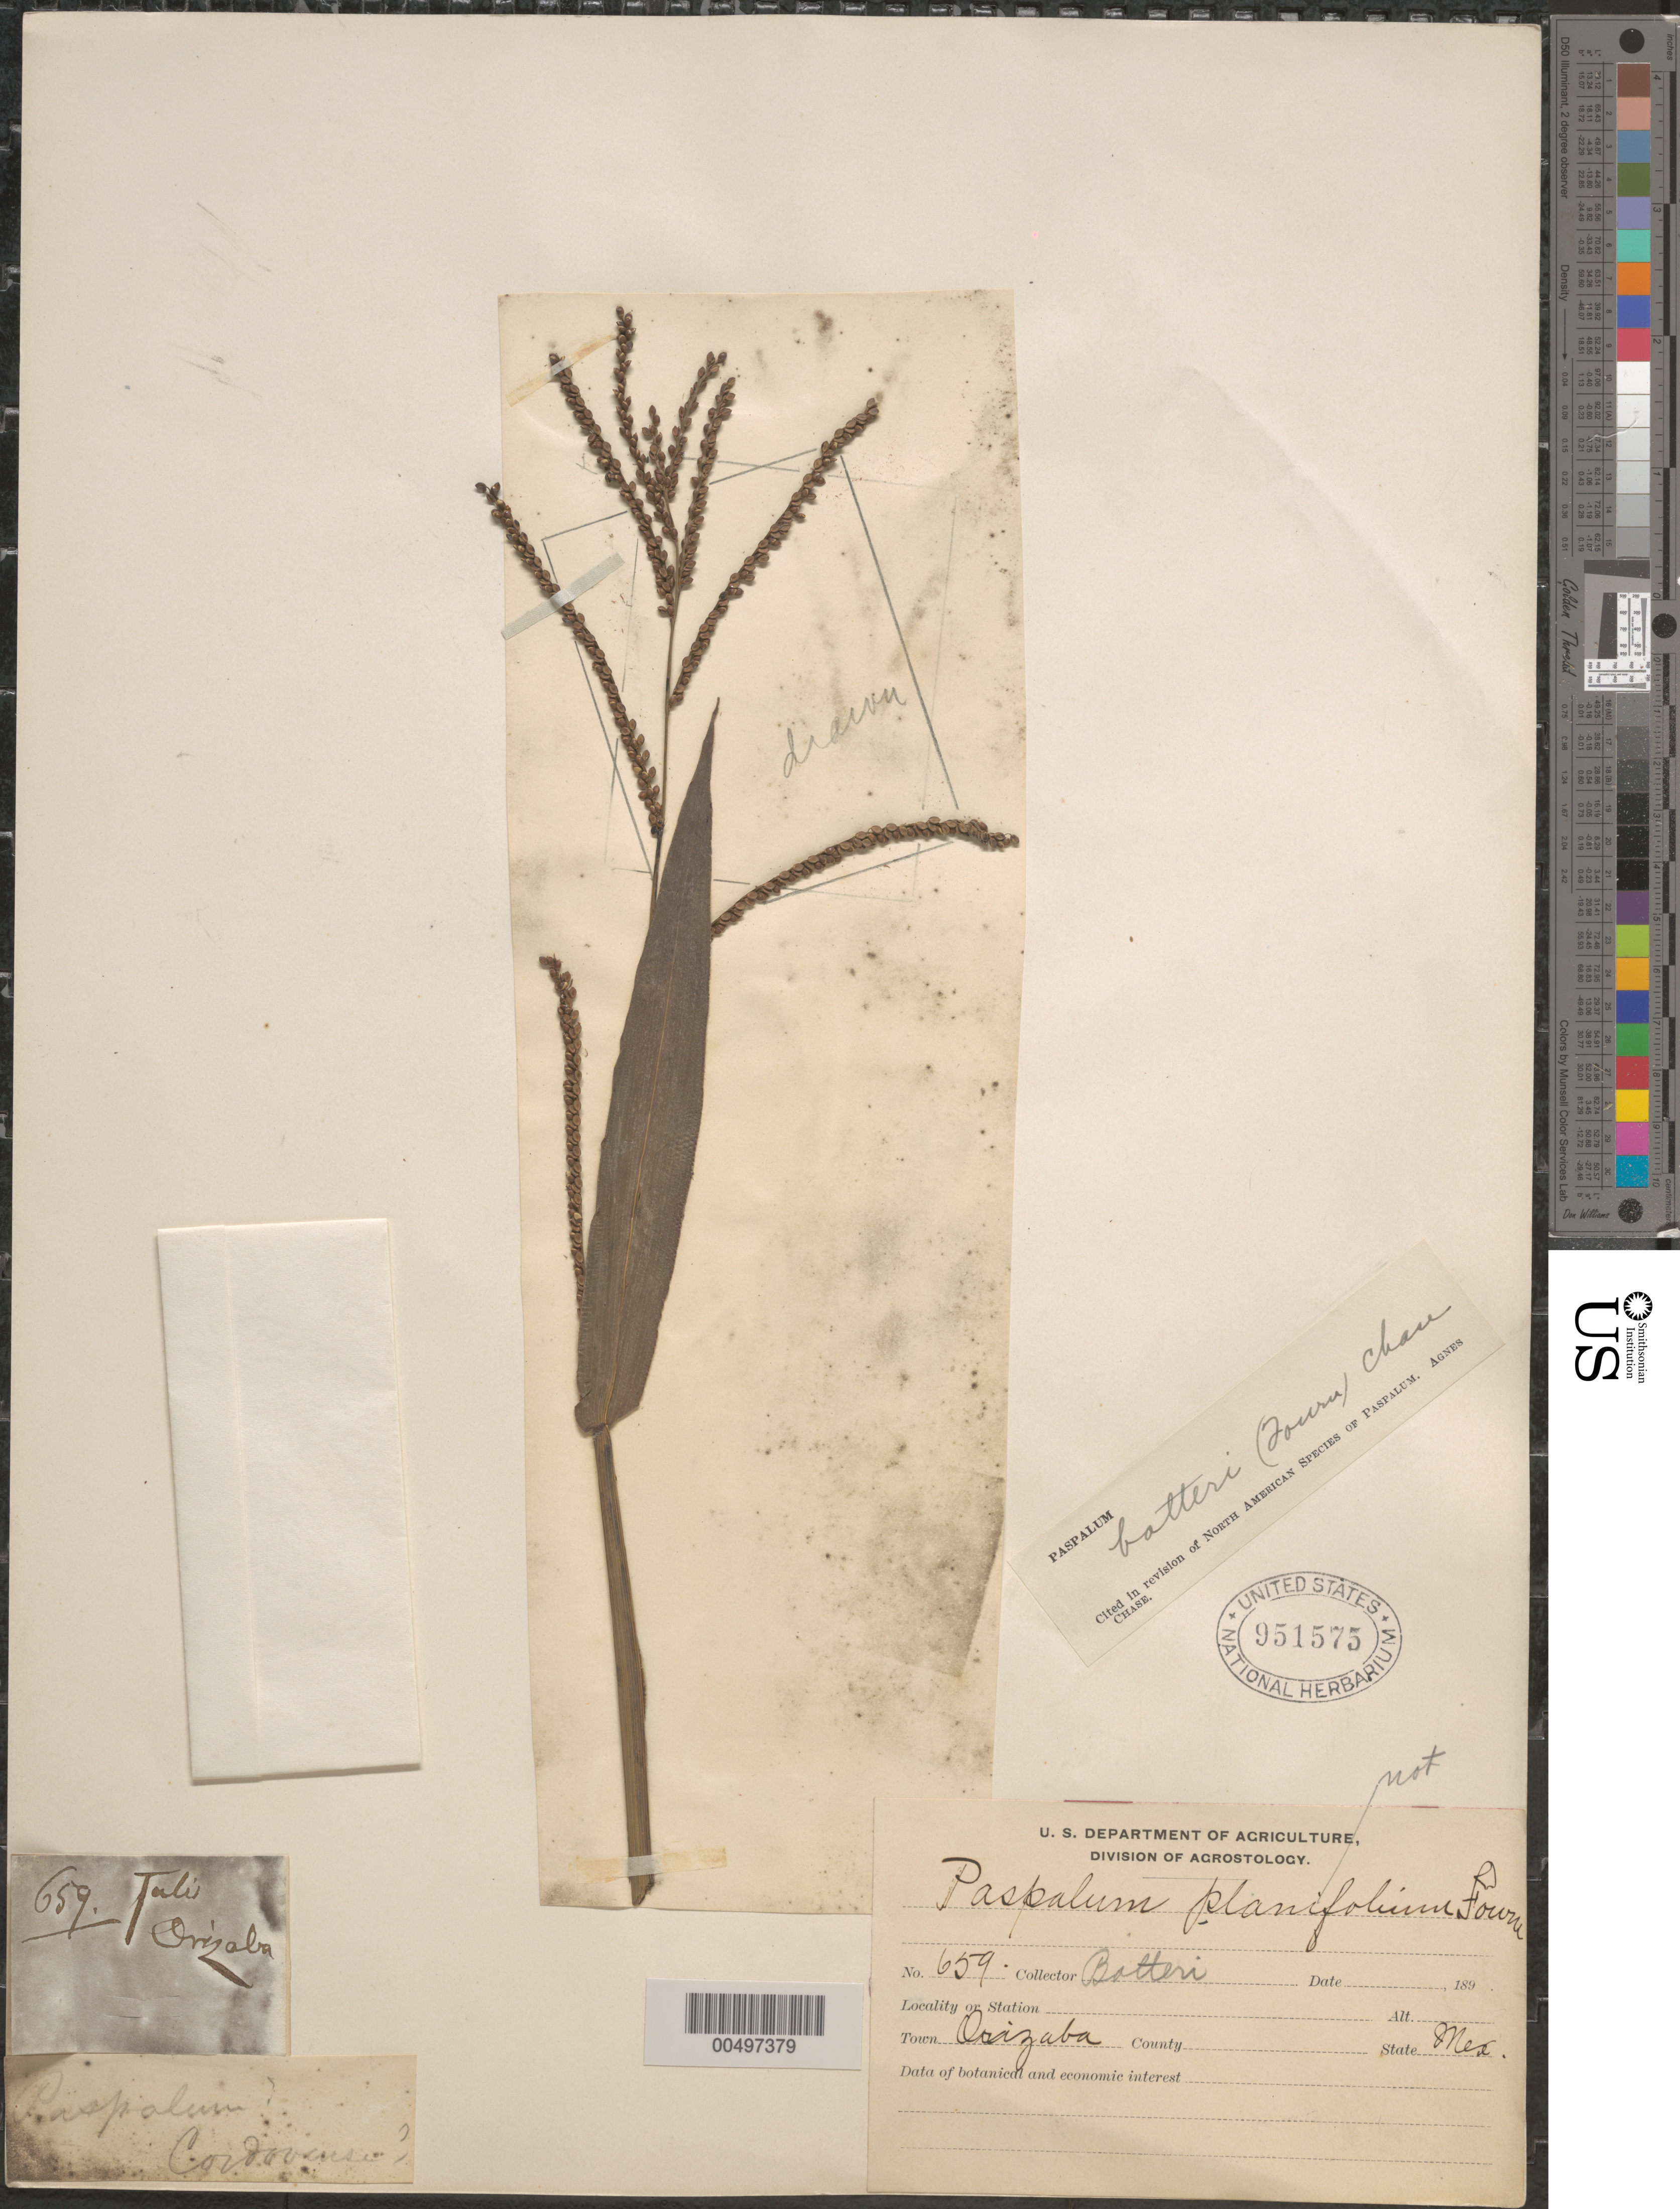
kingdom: Plantae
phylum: Tracheophyta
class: Liliopsida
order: Poales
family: Poaceae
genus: Paspalum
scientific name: Paspalum botteri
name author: (E. Fourn.) Chase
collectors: -. Botteri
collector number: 659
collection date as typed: Jul 189?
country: Mexico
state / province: Veracruz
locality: Orizaba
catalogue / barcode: US 951575